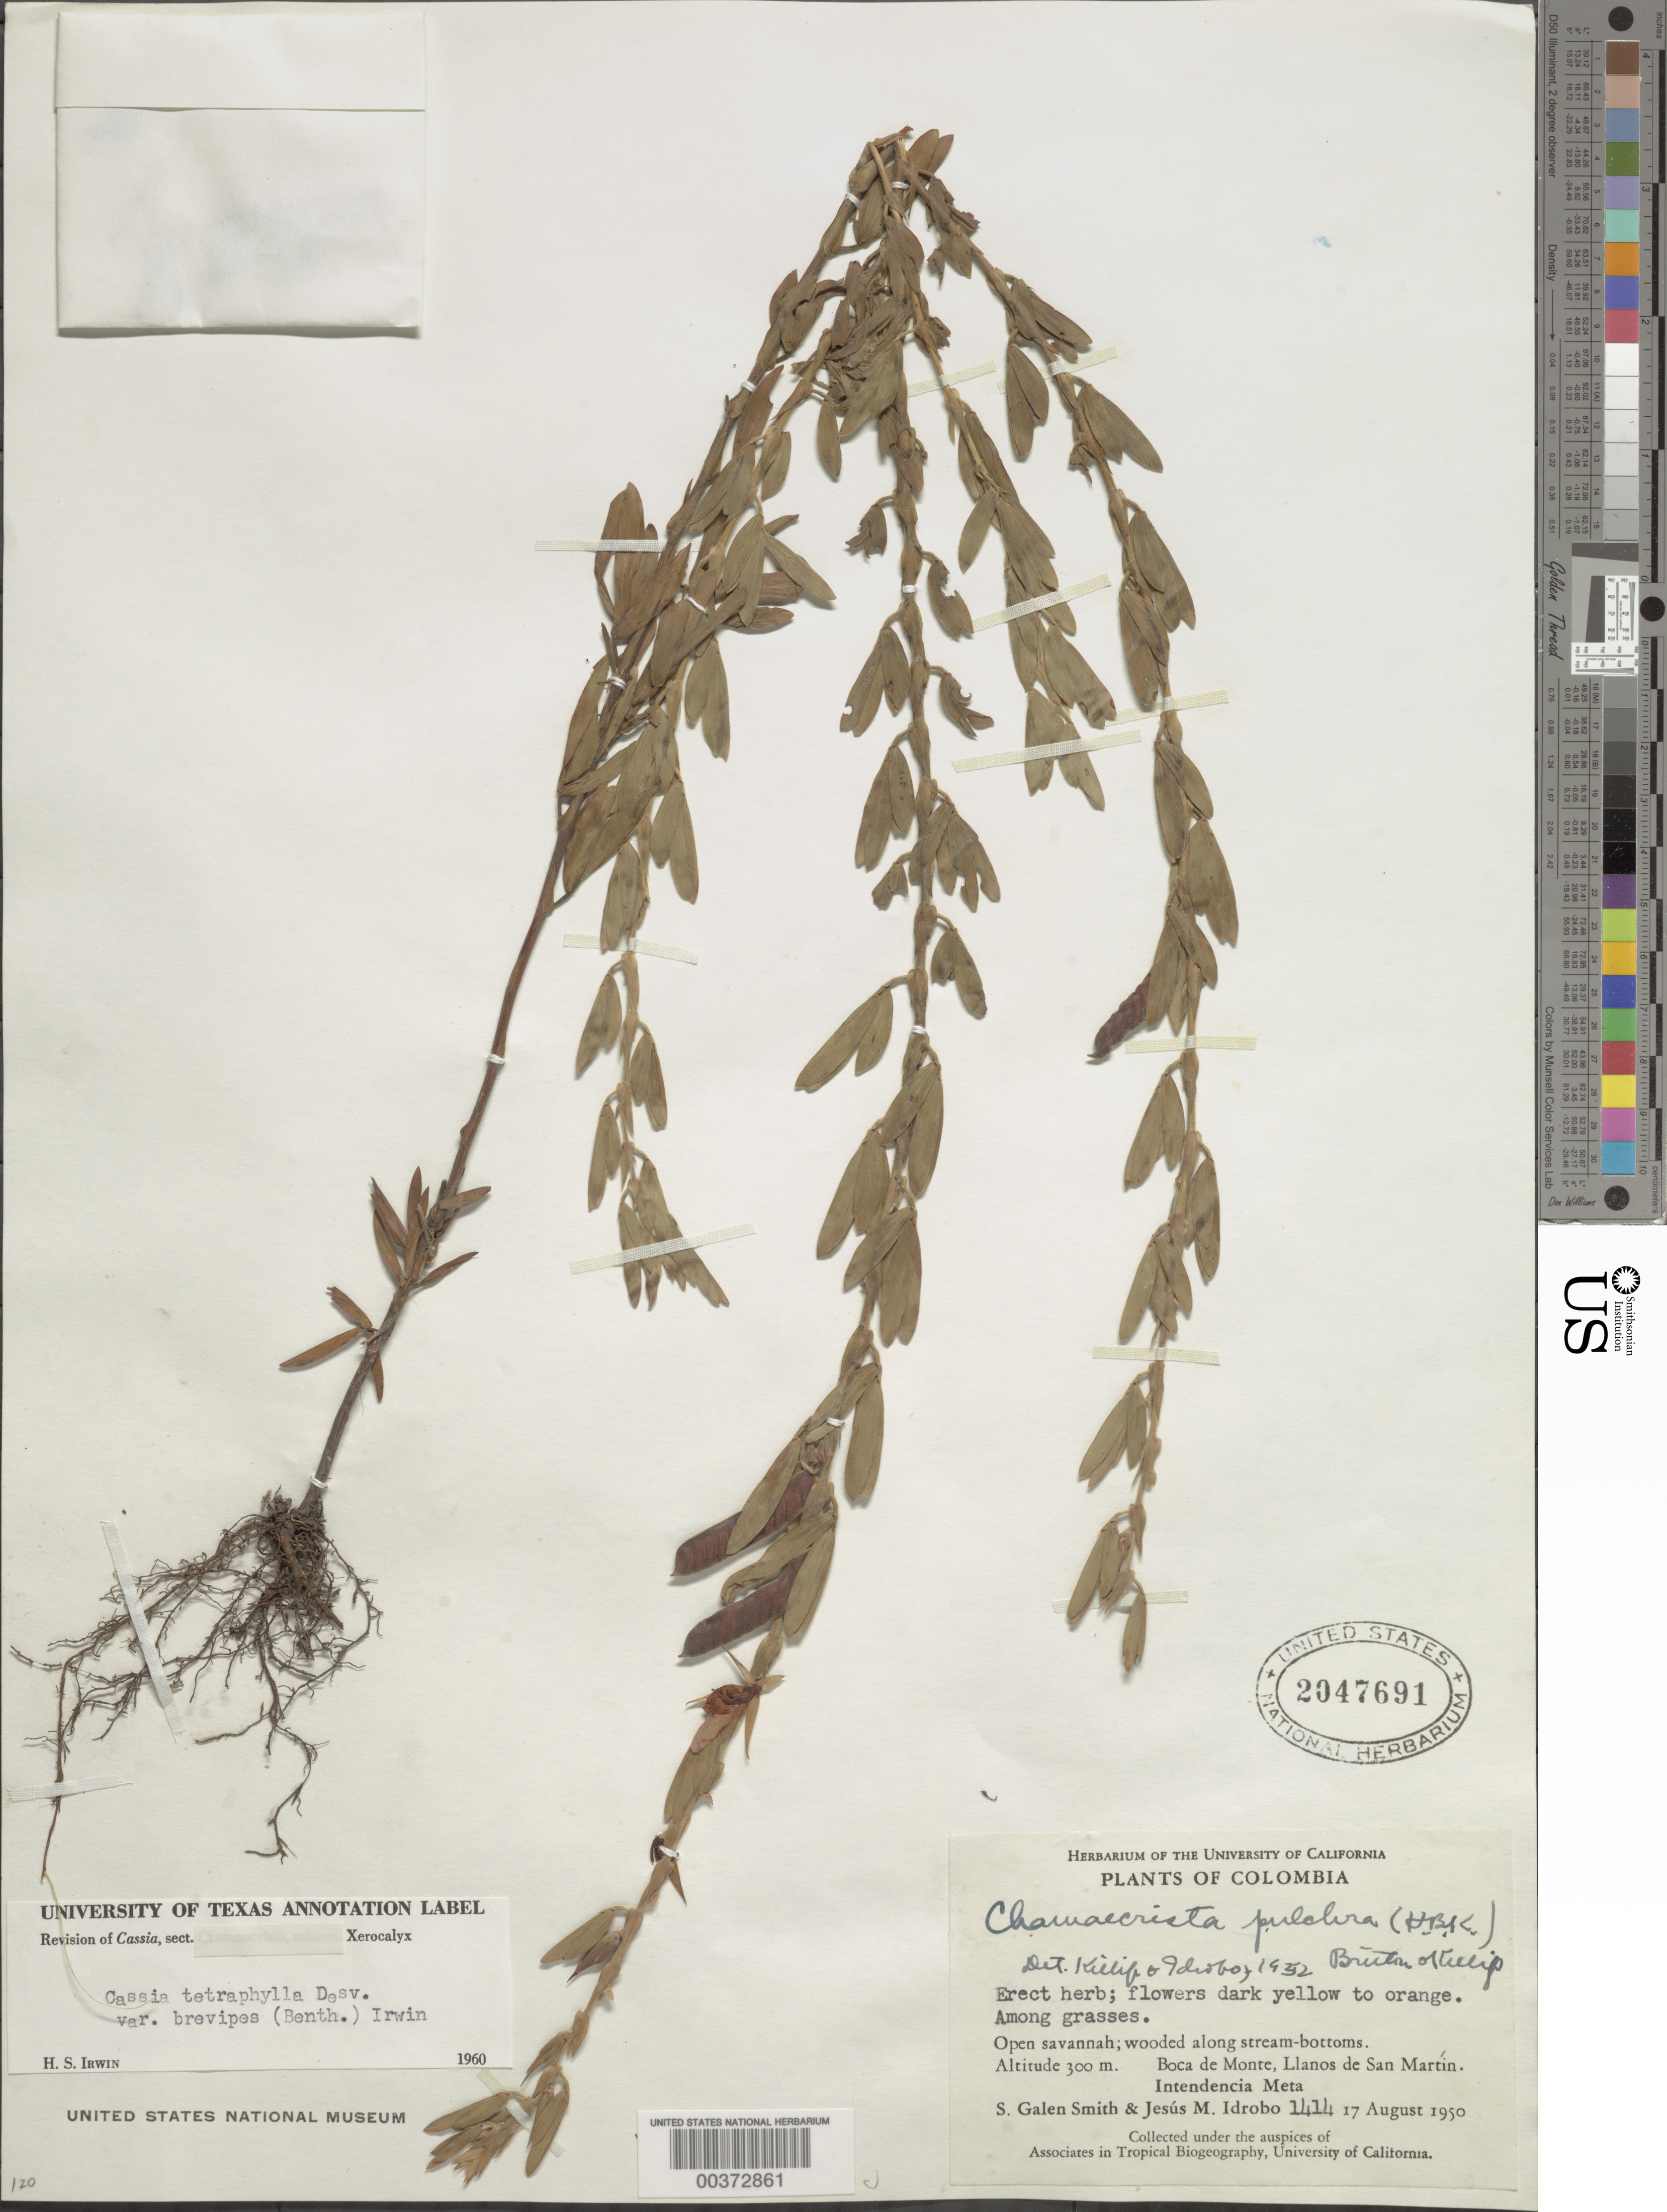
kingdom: Plantae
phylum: Tracheophyta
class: Magnoliopsida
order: Fabales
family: Fabaceae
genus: Chamaecrista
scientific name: Chamaecrista desvauxii var. brevipes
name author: (Benth.) H.S. Irwin & Barneby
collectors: S. G. Smith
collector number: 1414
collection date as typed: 17 Aug 1950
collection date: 1950-08-17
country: Colombia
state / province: Meta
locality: Boca de Monte, Llanos de San Martin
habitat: Open savanna; wooded along stream-bottoms; among grasses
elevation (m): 300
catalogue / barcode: US 2047691